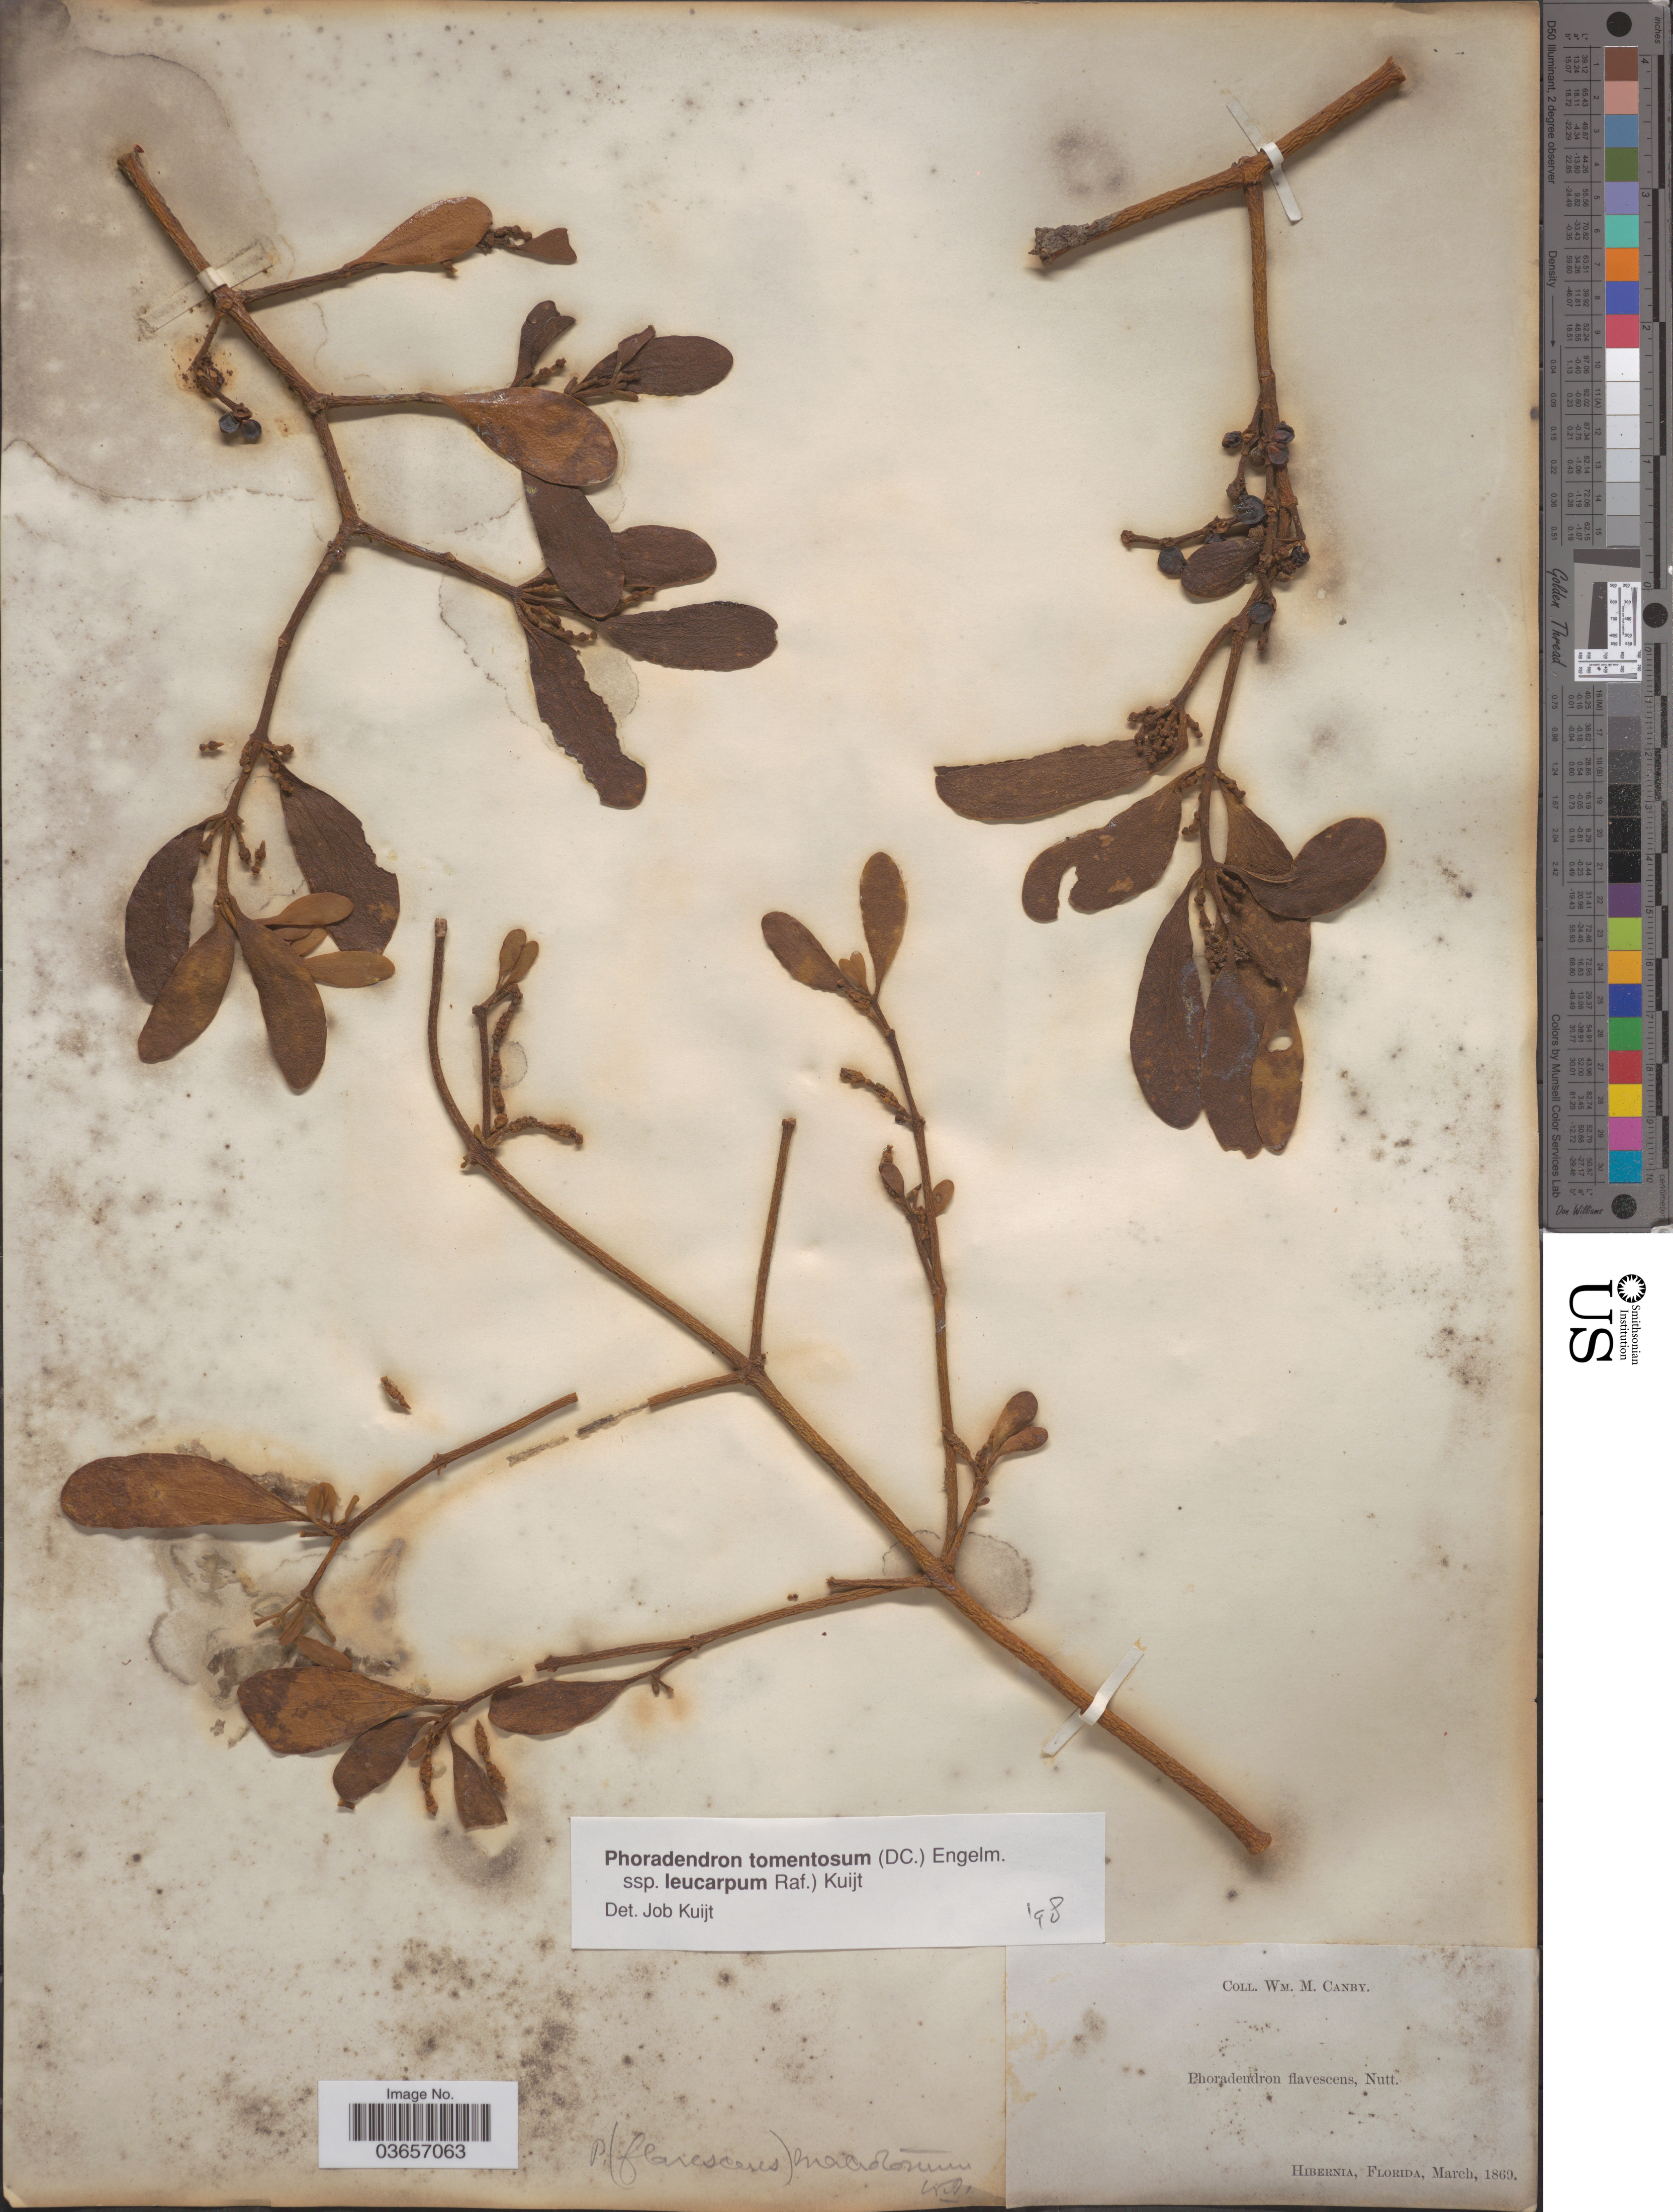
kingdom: Plantae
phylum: Tracheophyta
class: Magnoliopsida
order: Santalales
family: Viscaceae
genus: Phoradendron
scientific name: Phoradendron tomentosum subsp. leucarpum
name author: DC.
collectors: W. M. Canby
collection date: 1869-03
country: United States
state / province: Florida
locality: Hibernia.